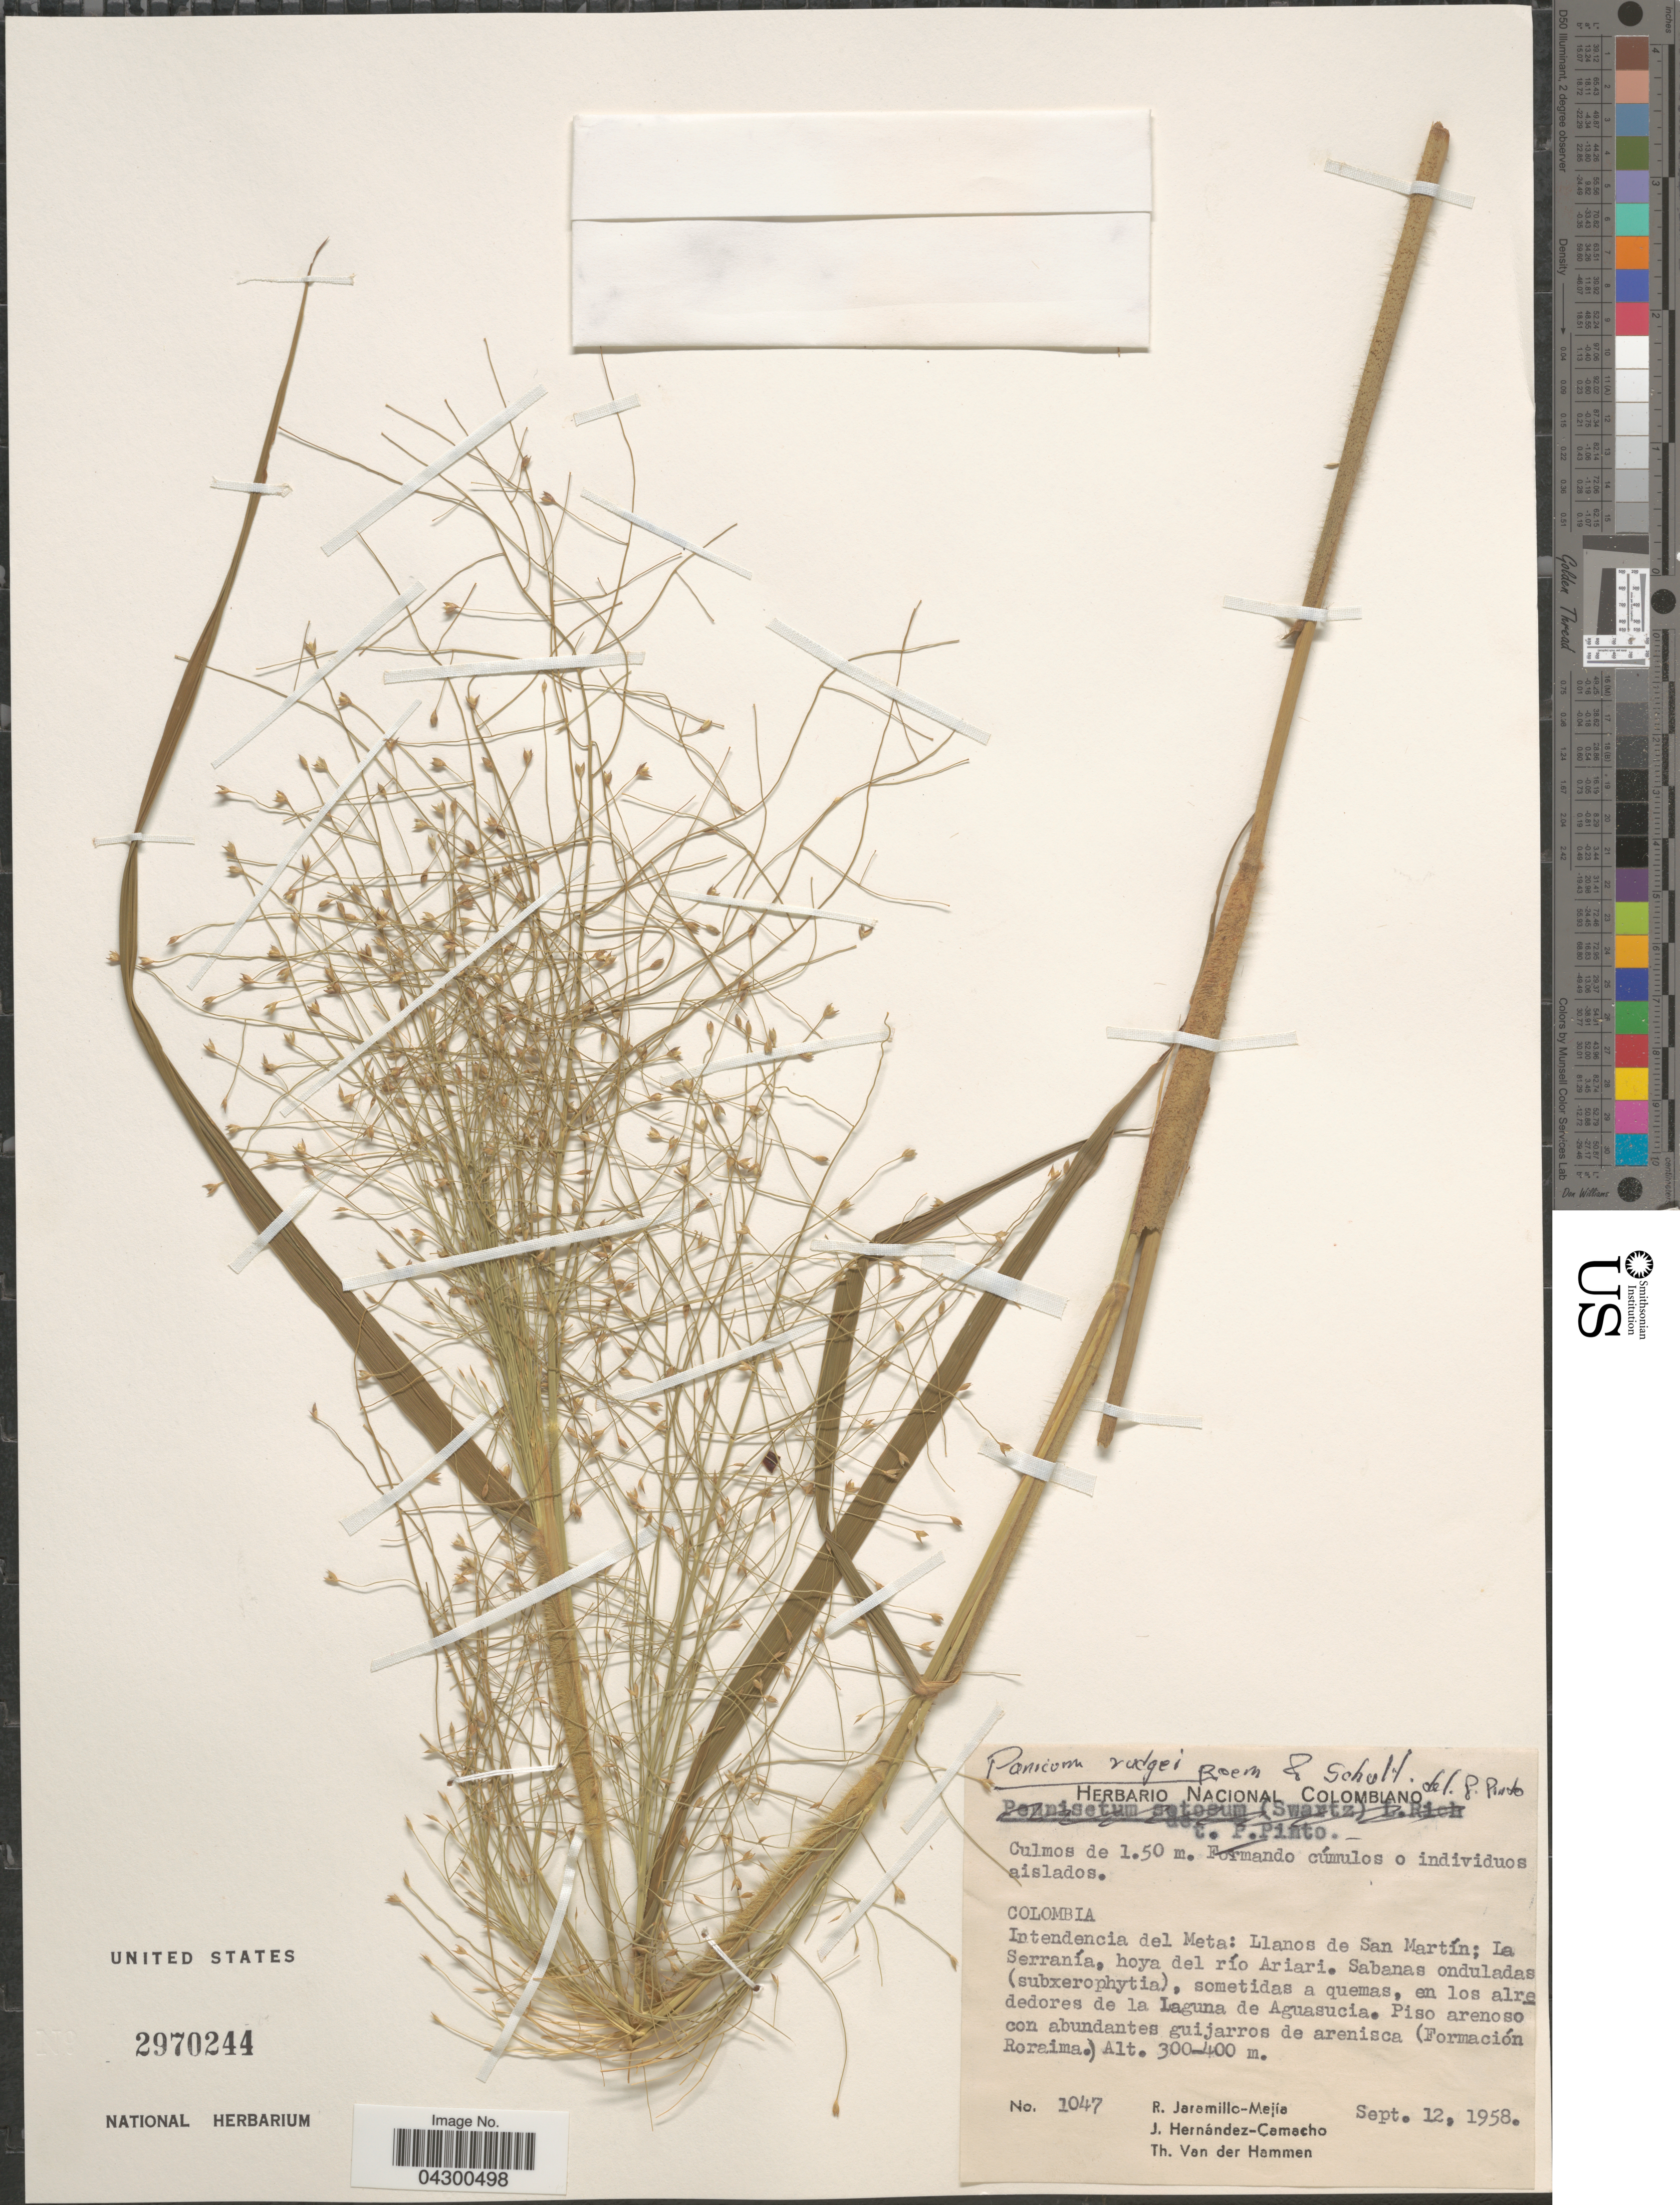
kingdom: Plantae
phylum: Tracheophyta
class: Liliopsida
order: Poales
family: Poaceae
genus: Panicum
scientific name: Panicum rudgei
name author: Roem. & Schult.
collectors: R. Jaramillo M., J. Hernandez Camacho & T. Van der Hammen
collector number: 1047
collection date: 1958-09-12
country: Colombia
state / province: Meta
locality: Intendencia del Meta: Llanos de San Martín; La Seeranía, hoya del río Ariari.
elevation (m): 300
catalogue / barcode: US 2970244